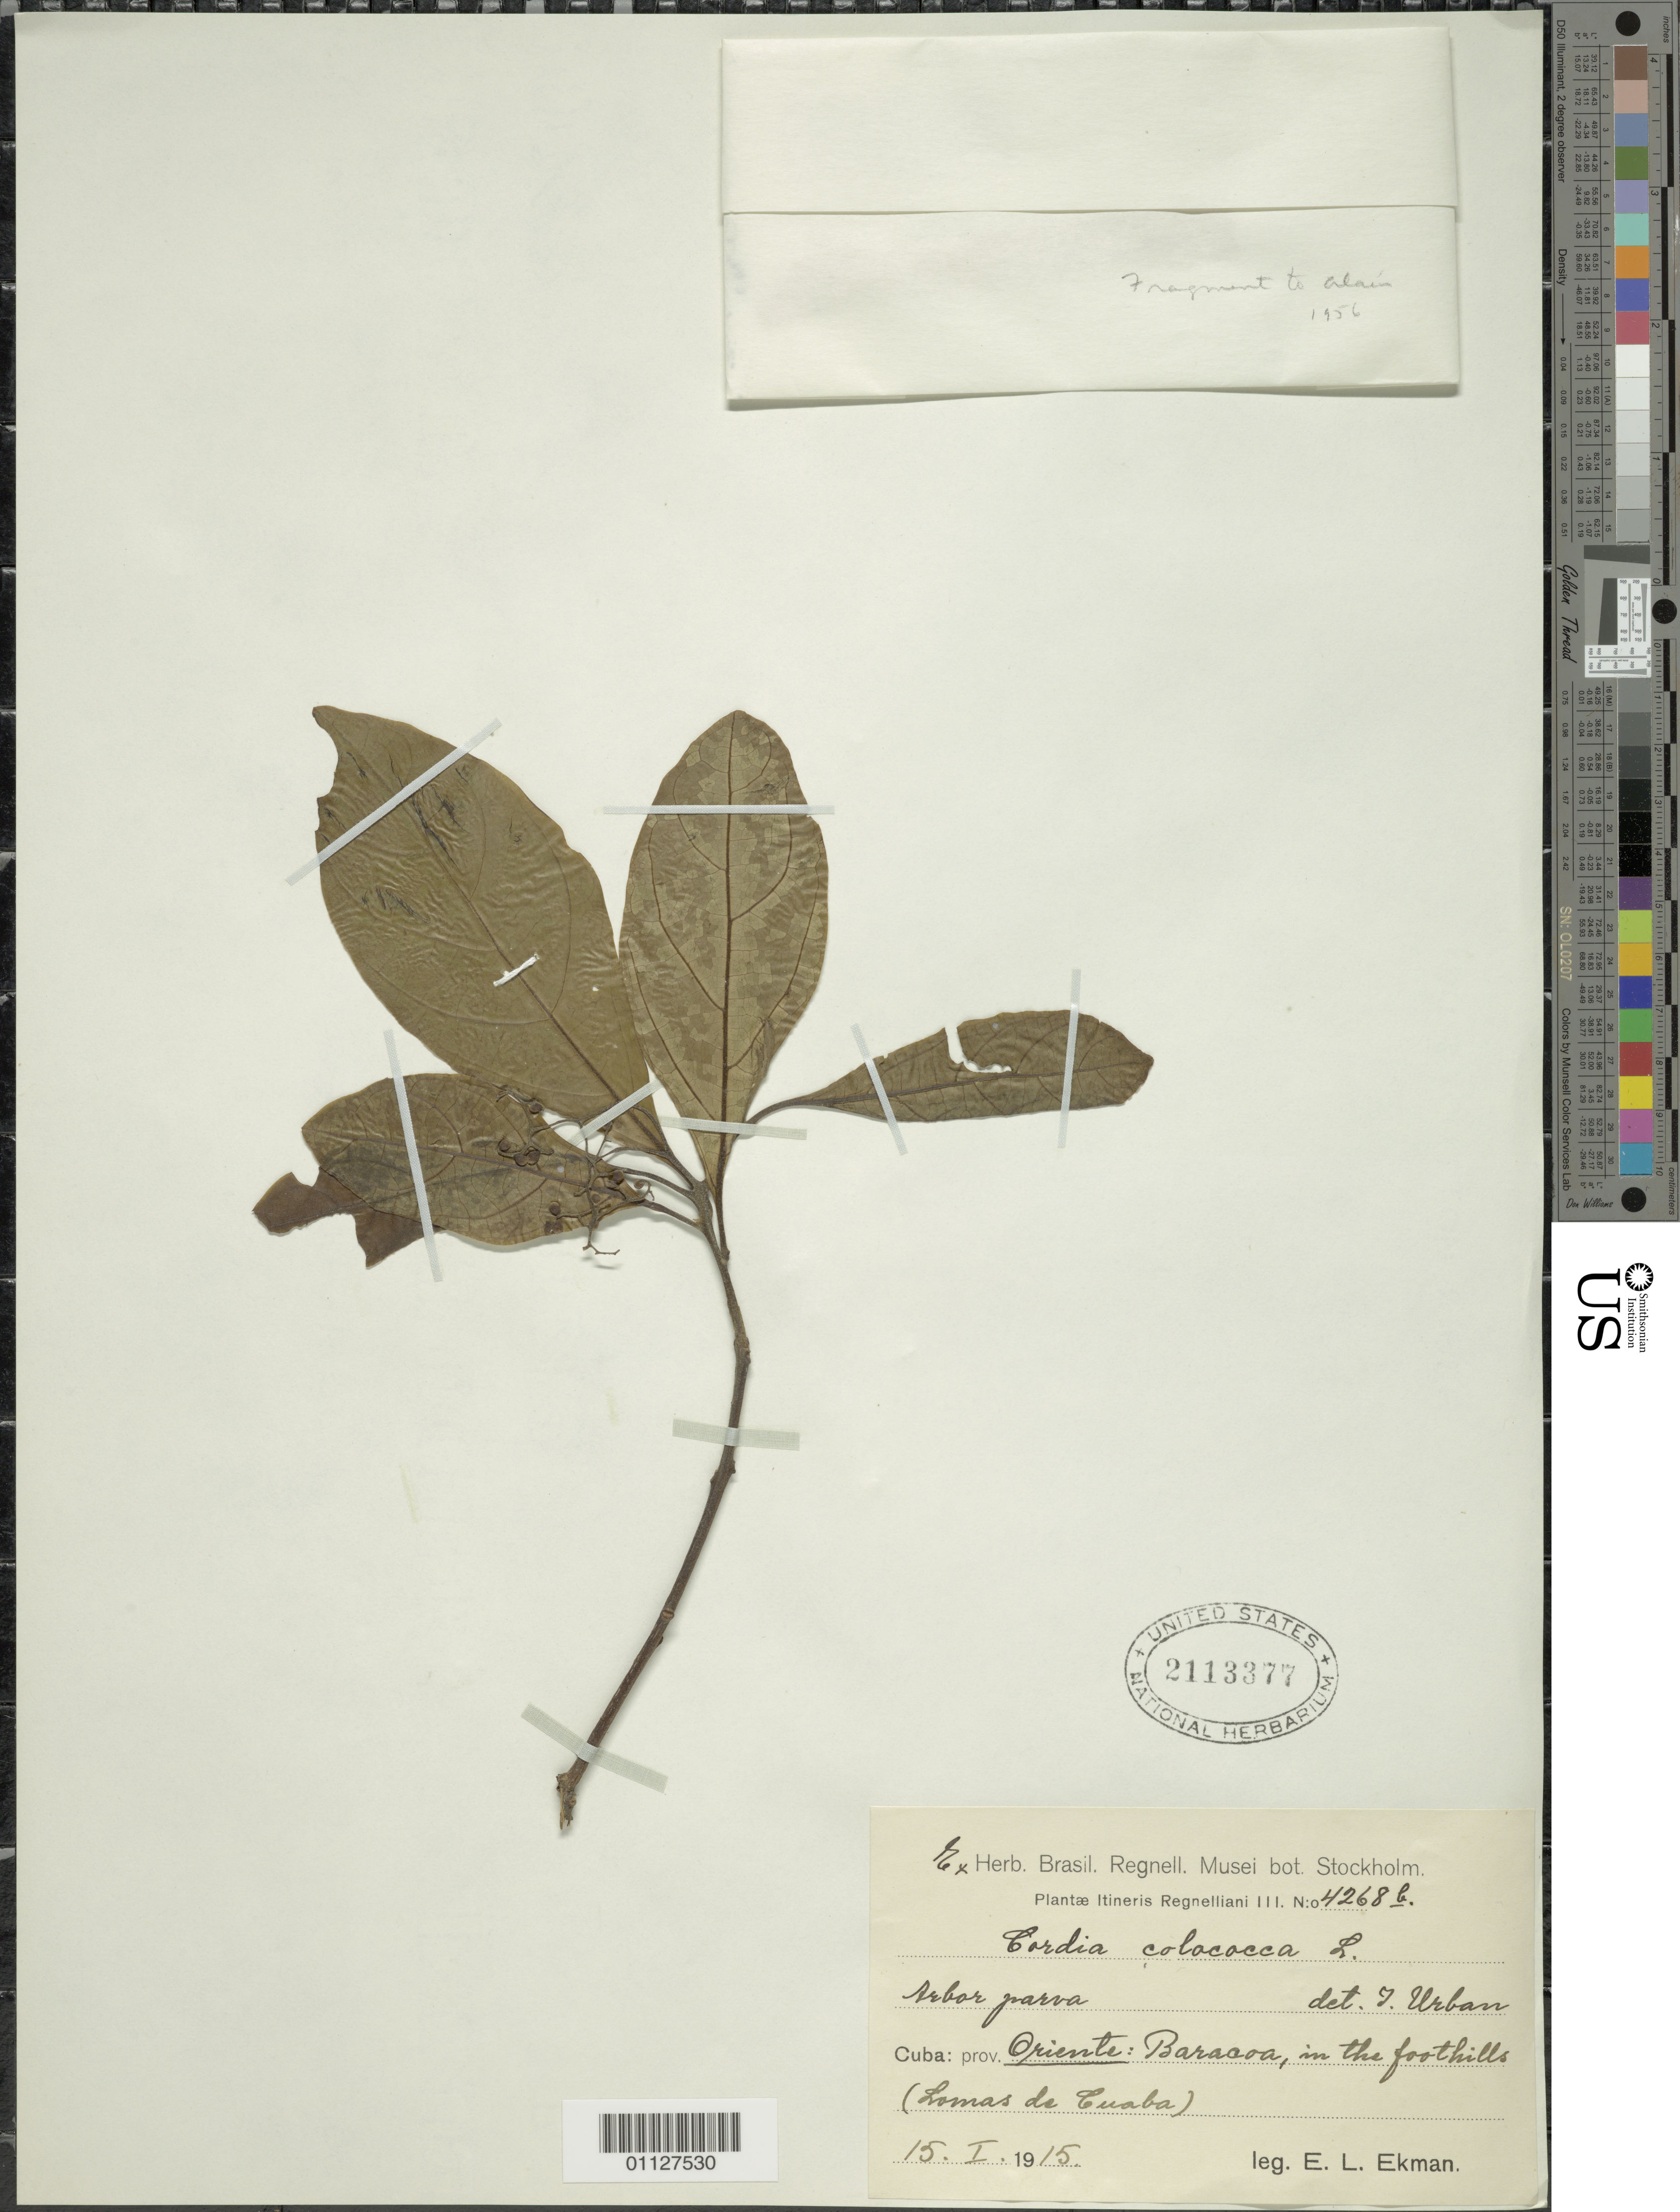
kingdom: Plantae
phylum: Tracheophyta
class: Magnoliopsida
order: Boraginales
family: Cordiaceae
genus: Cordia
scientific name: Cordia collococca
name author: L.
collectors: E. L. Ekman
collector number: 4268b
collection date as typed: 15 Jan 1915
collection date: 1915-01-15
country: Cuba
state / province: Guantánamo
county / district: Baracoa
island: Cuba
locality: In the foothills Lomasde Cuaba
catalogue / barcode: US 2113377